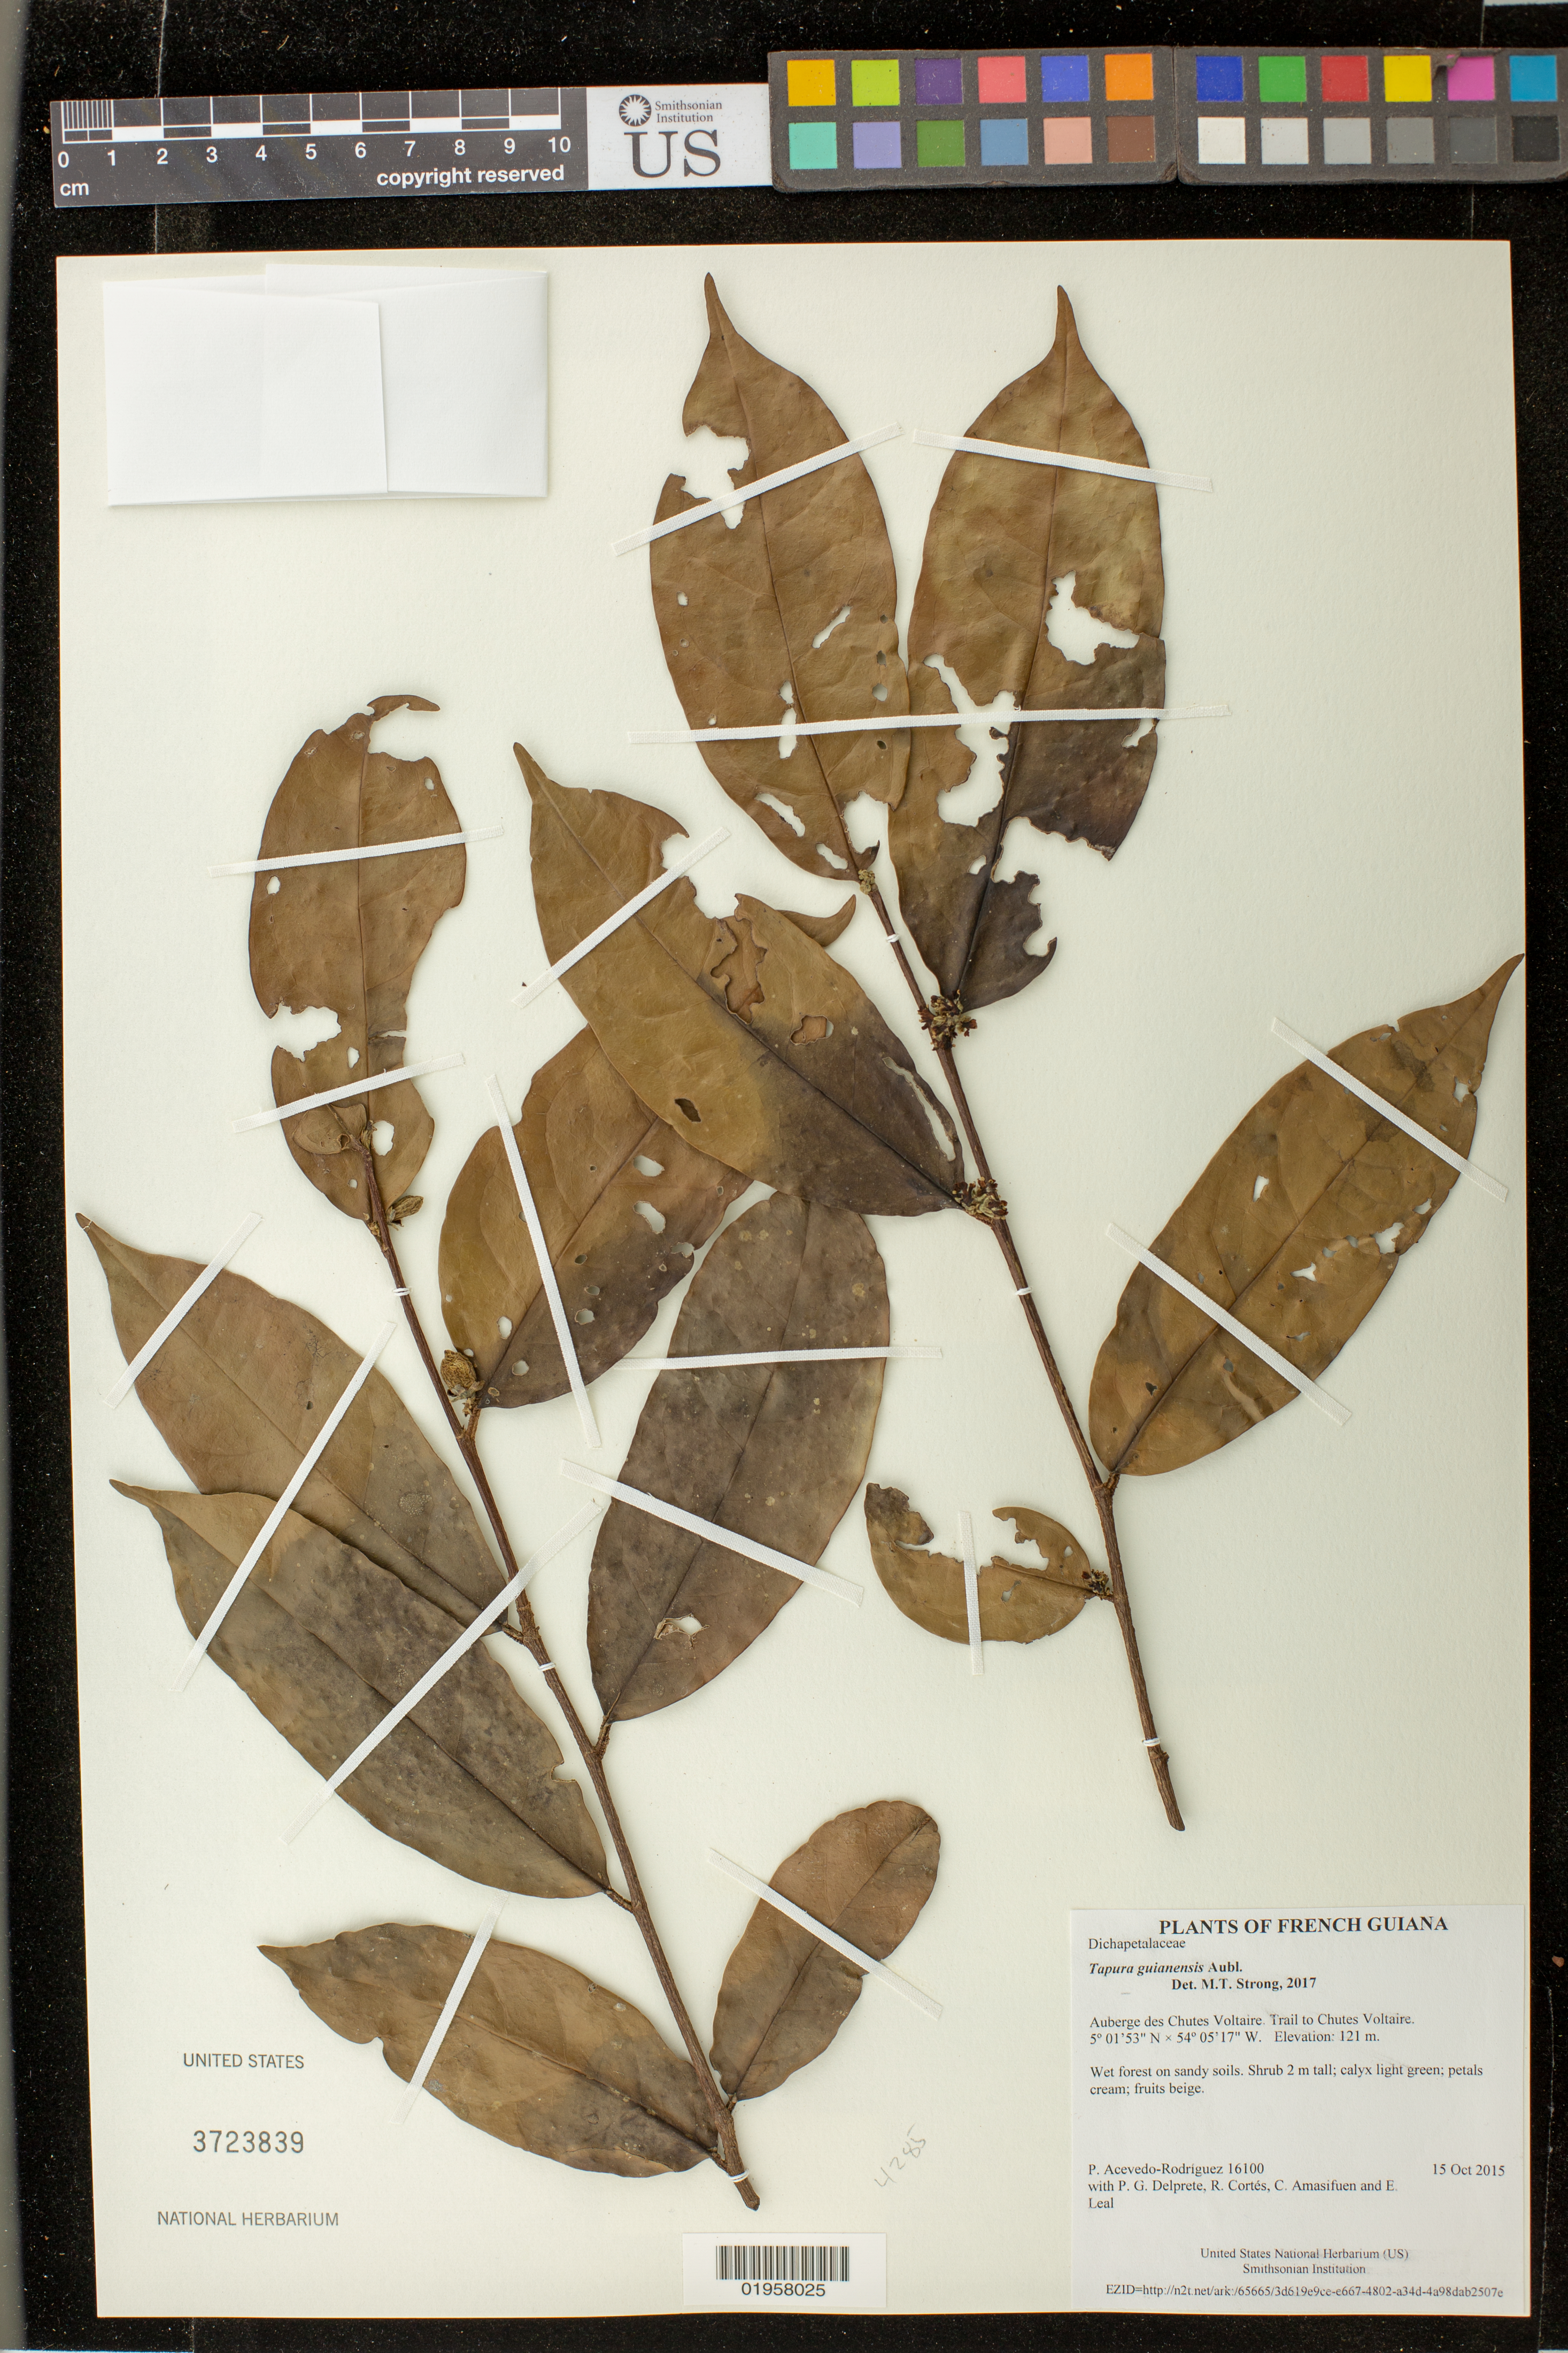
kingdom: Plantae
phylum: Tracheophyta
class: Magnoliopsida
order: Malpighiales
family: Dichapetalaceae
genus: Tapura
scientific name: Tapura guianensis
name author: Aubl.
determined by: Strong, M. T., (US), Smithsonian Institution - National Museum of Natural History (UNITED STATES)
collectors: P. Acevedo-Rodr., P. G. Delprete, R. Cortés, C. Amasifuen & E. Leal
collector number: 16100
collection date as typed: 15 October 2015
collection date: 2015-10-15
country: French Guiana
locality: Auberge des Chutes Voltaire. Trail to Chutes Voltaire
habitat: Wet forest on sandy soils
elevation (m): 121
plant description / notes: US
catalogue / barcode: US 3723839